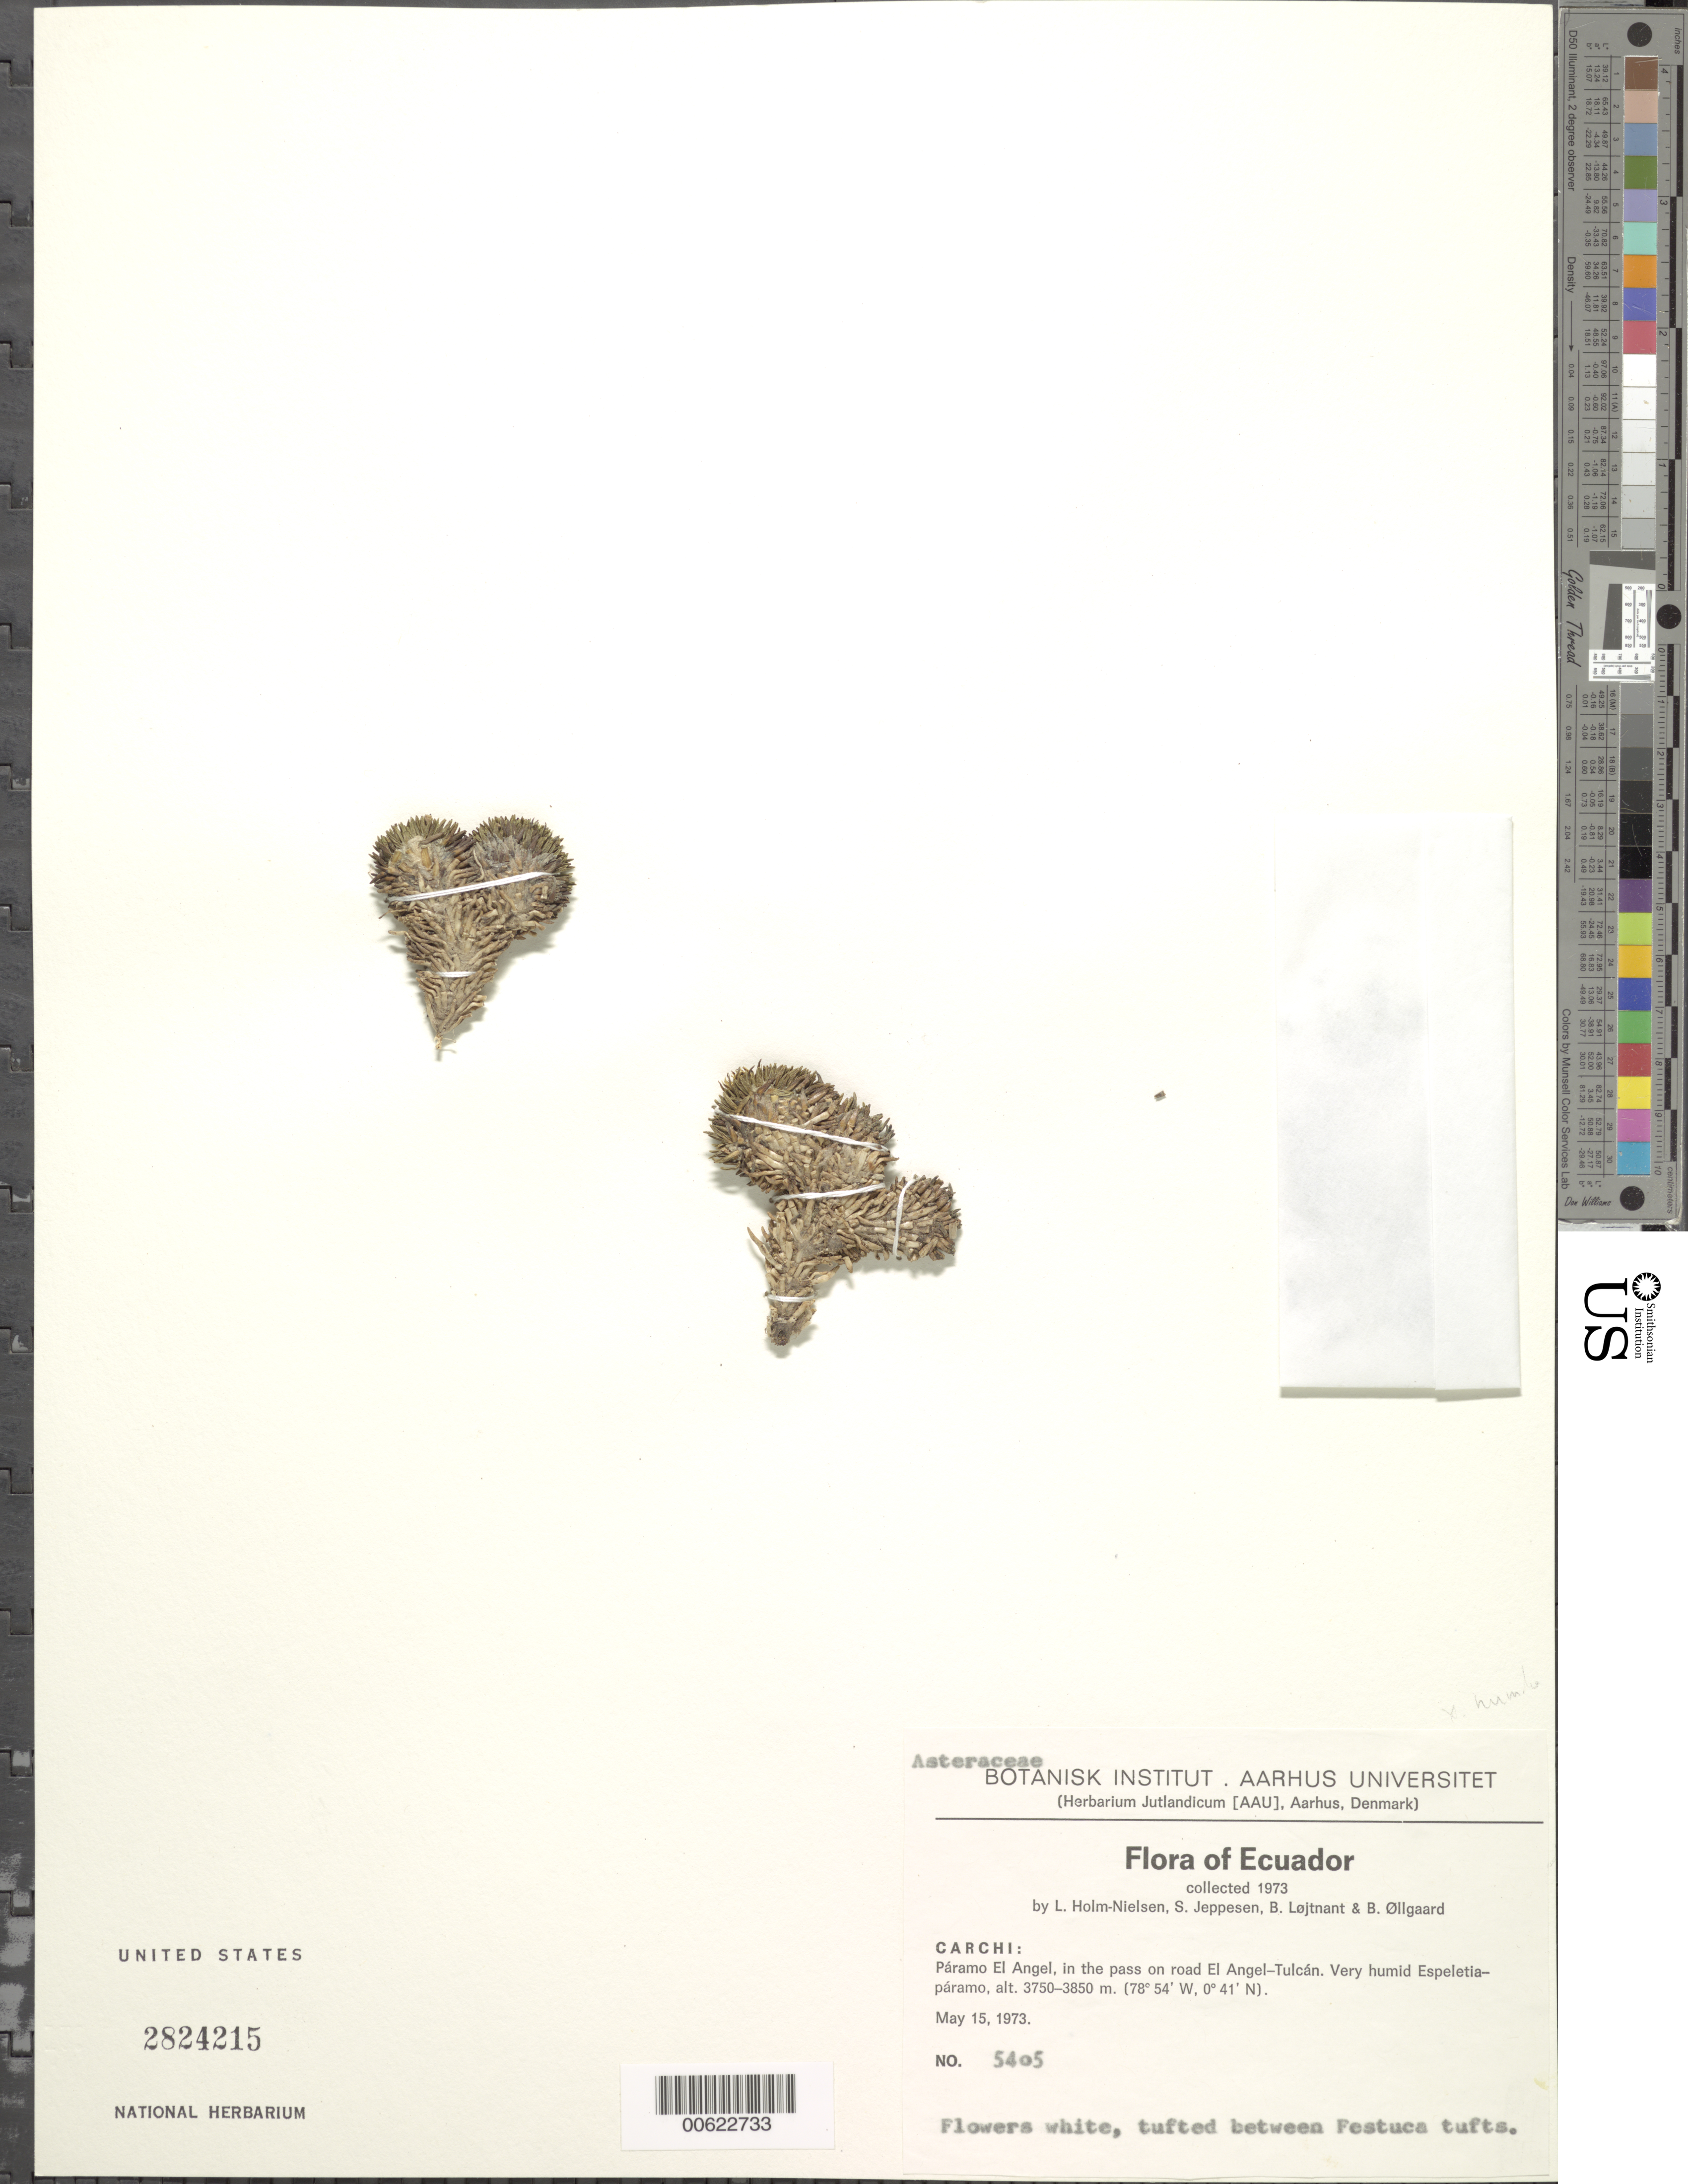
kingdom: Plantae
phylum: Tracheophyta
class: Magnoliopsida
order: Asterales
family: Asteraceae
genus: Xenophyllum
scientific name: Xenophyllum humile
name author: (Kunth) V.A. Funk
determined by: Funk, Vicki A., (BOT), Smithsonian Institution - National Museum of Natural History (UNITED STATES)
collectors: L. B. Holm-Nielsen, S. Jeppesen, B. Löjtnant & B. Øllgaard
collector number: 5405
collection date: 1973-05-15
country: Ecuador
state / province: Carchi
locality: Paramo El Angel, in the pass on road El Angel-Tulcan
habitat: very humid Espeletia paramo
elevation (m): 3750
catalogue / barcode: US 2824215